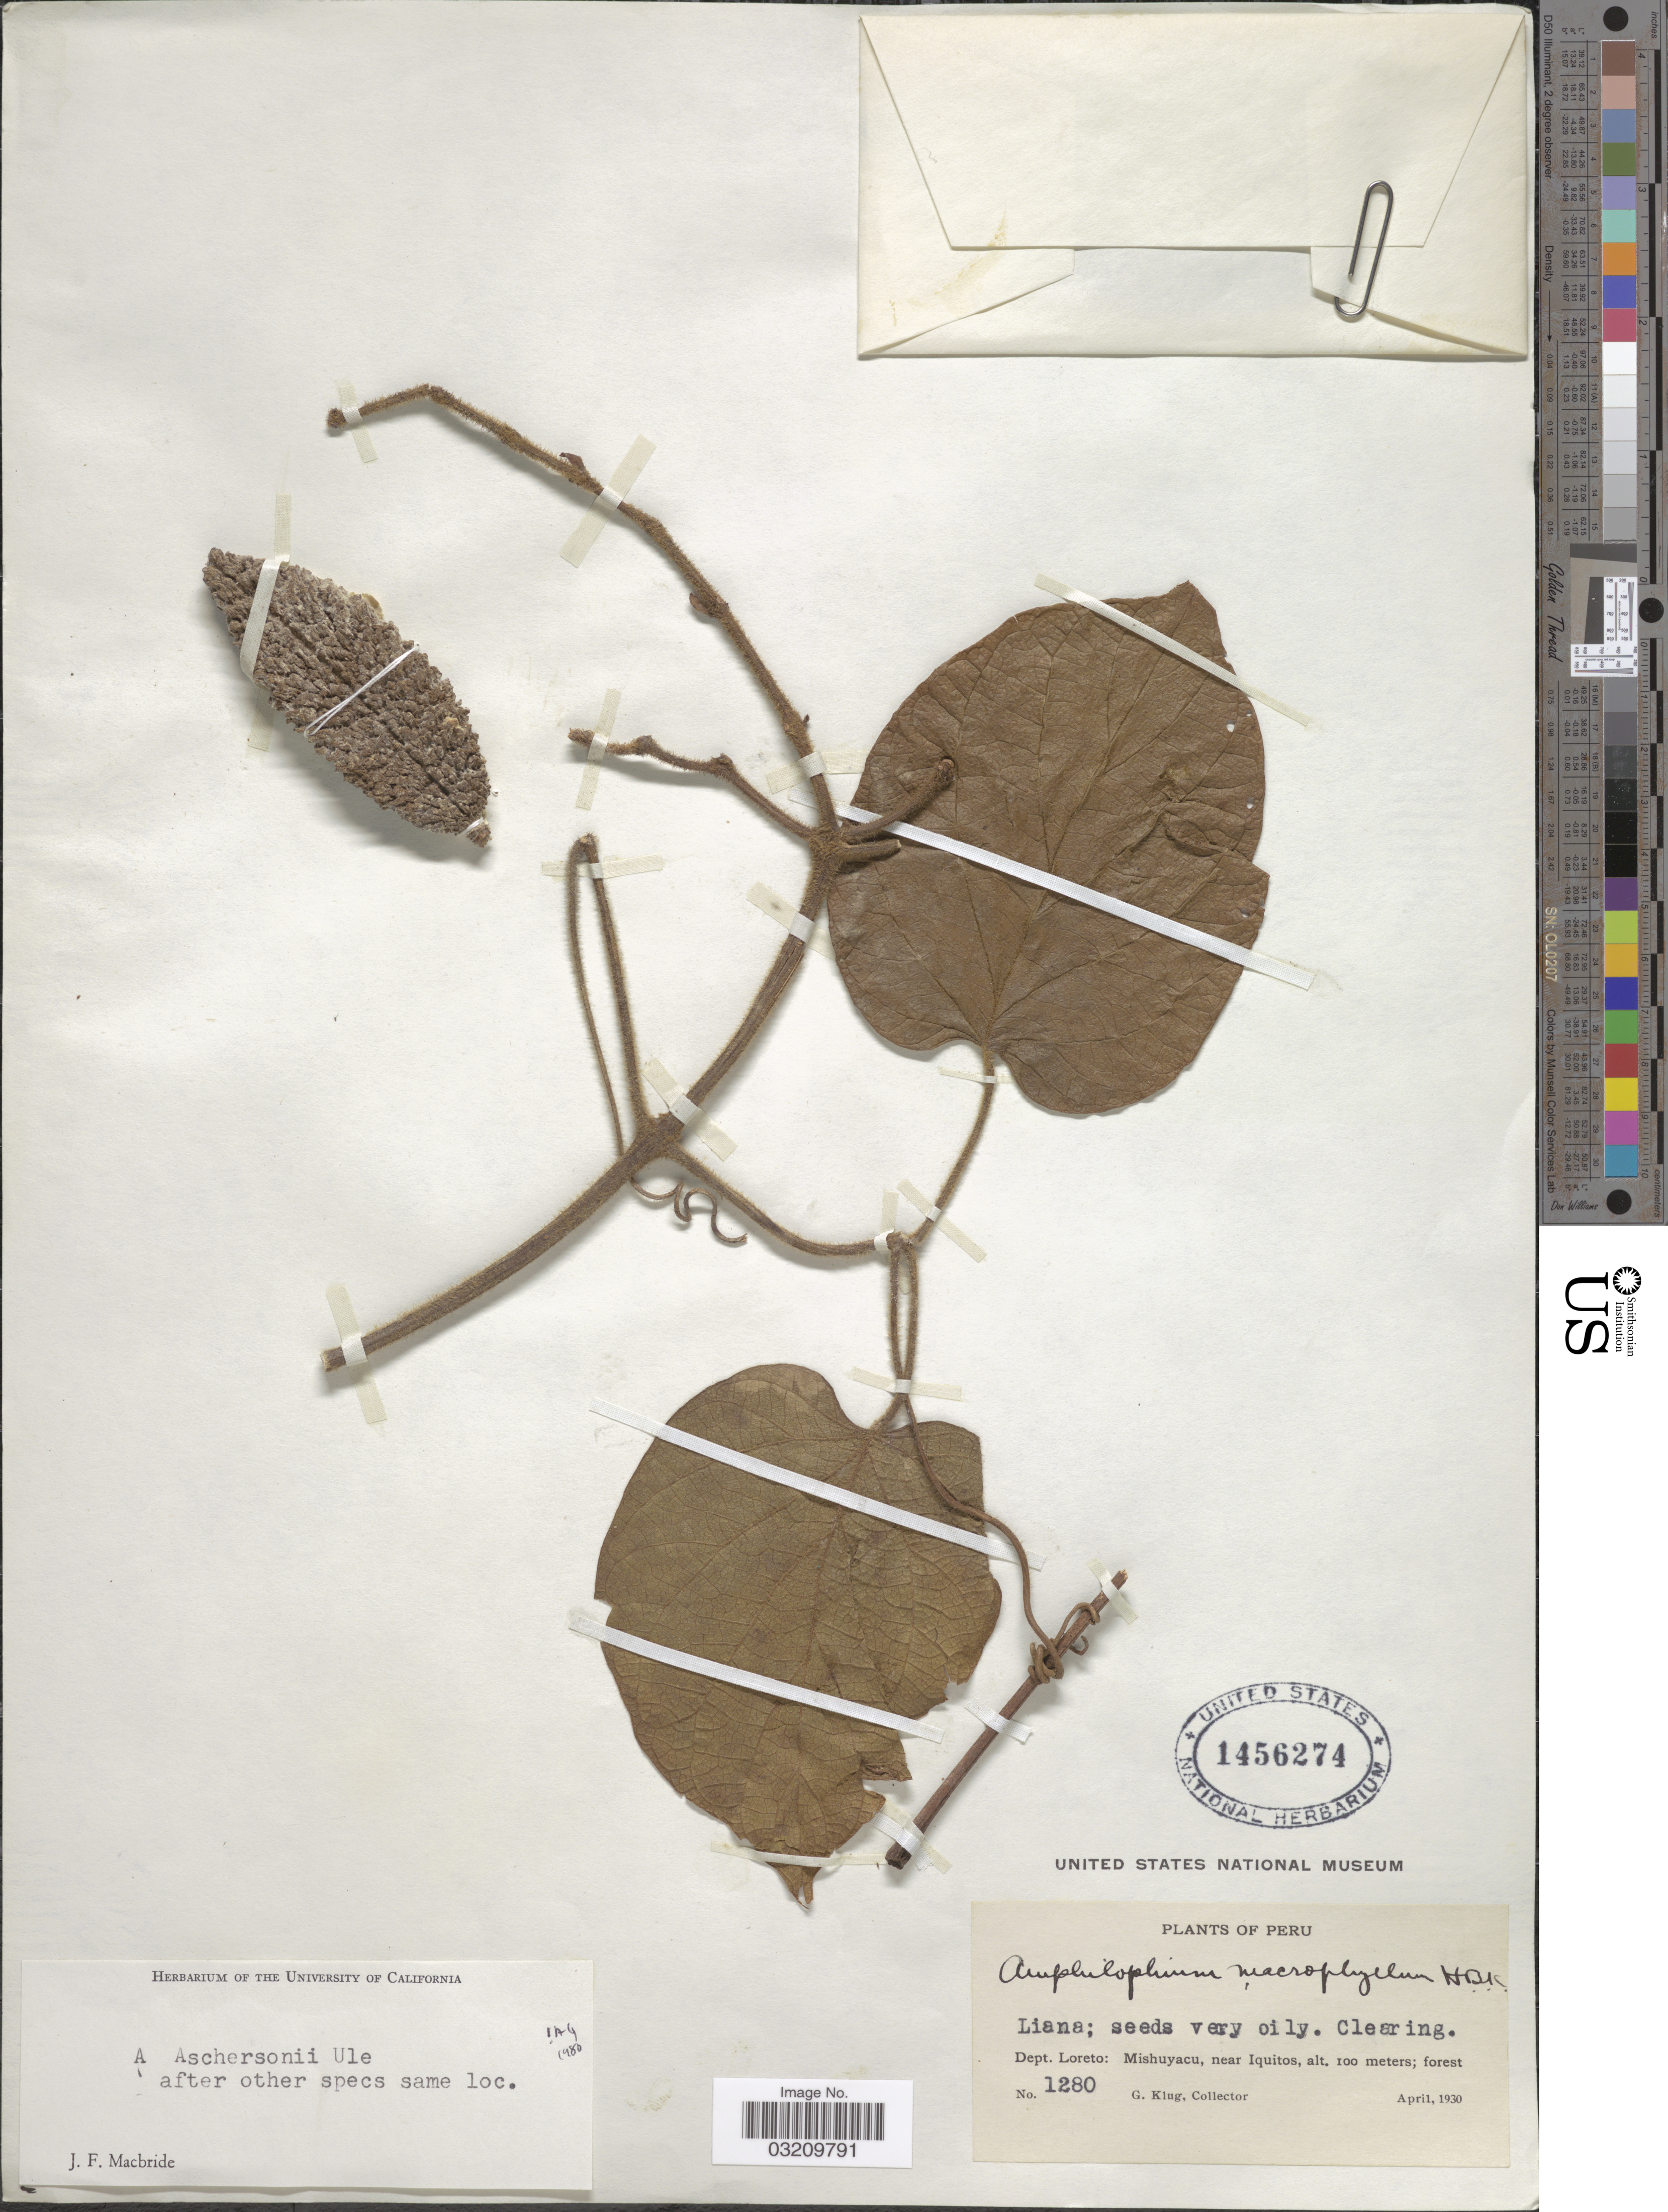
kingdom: Plantae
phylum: Tracheophyta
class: Magnoliopsida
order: Lamiales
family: Bignoniaceae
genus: Amphilophium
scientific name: Amphilophium aschersonii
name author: Ule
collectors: G. Klug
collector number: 1280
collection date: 1930-04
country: Peru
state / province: Loreto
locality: Dept. Mishuyacu, near Iquitos.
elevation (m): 100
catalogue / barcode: US 1456274